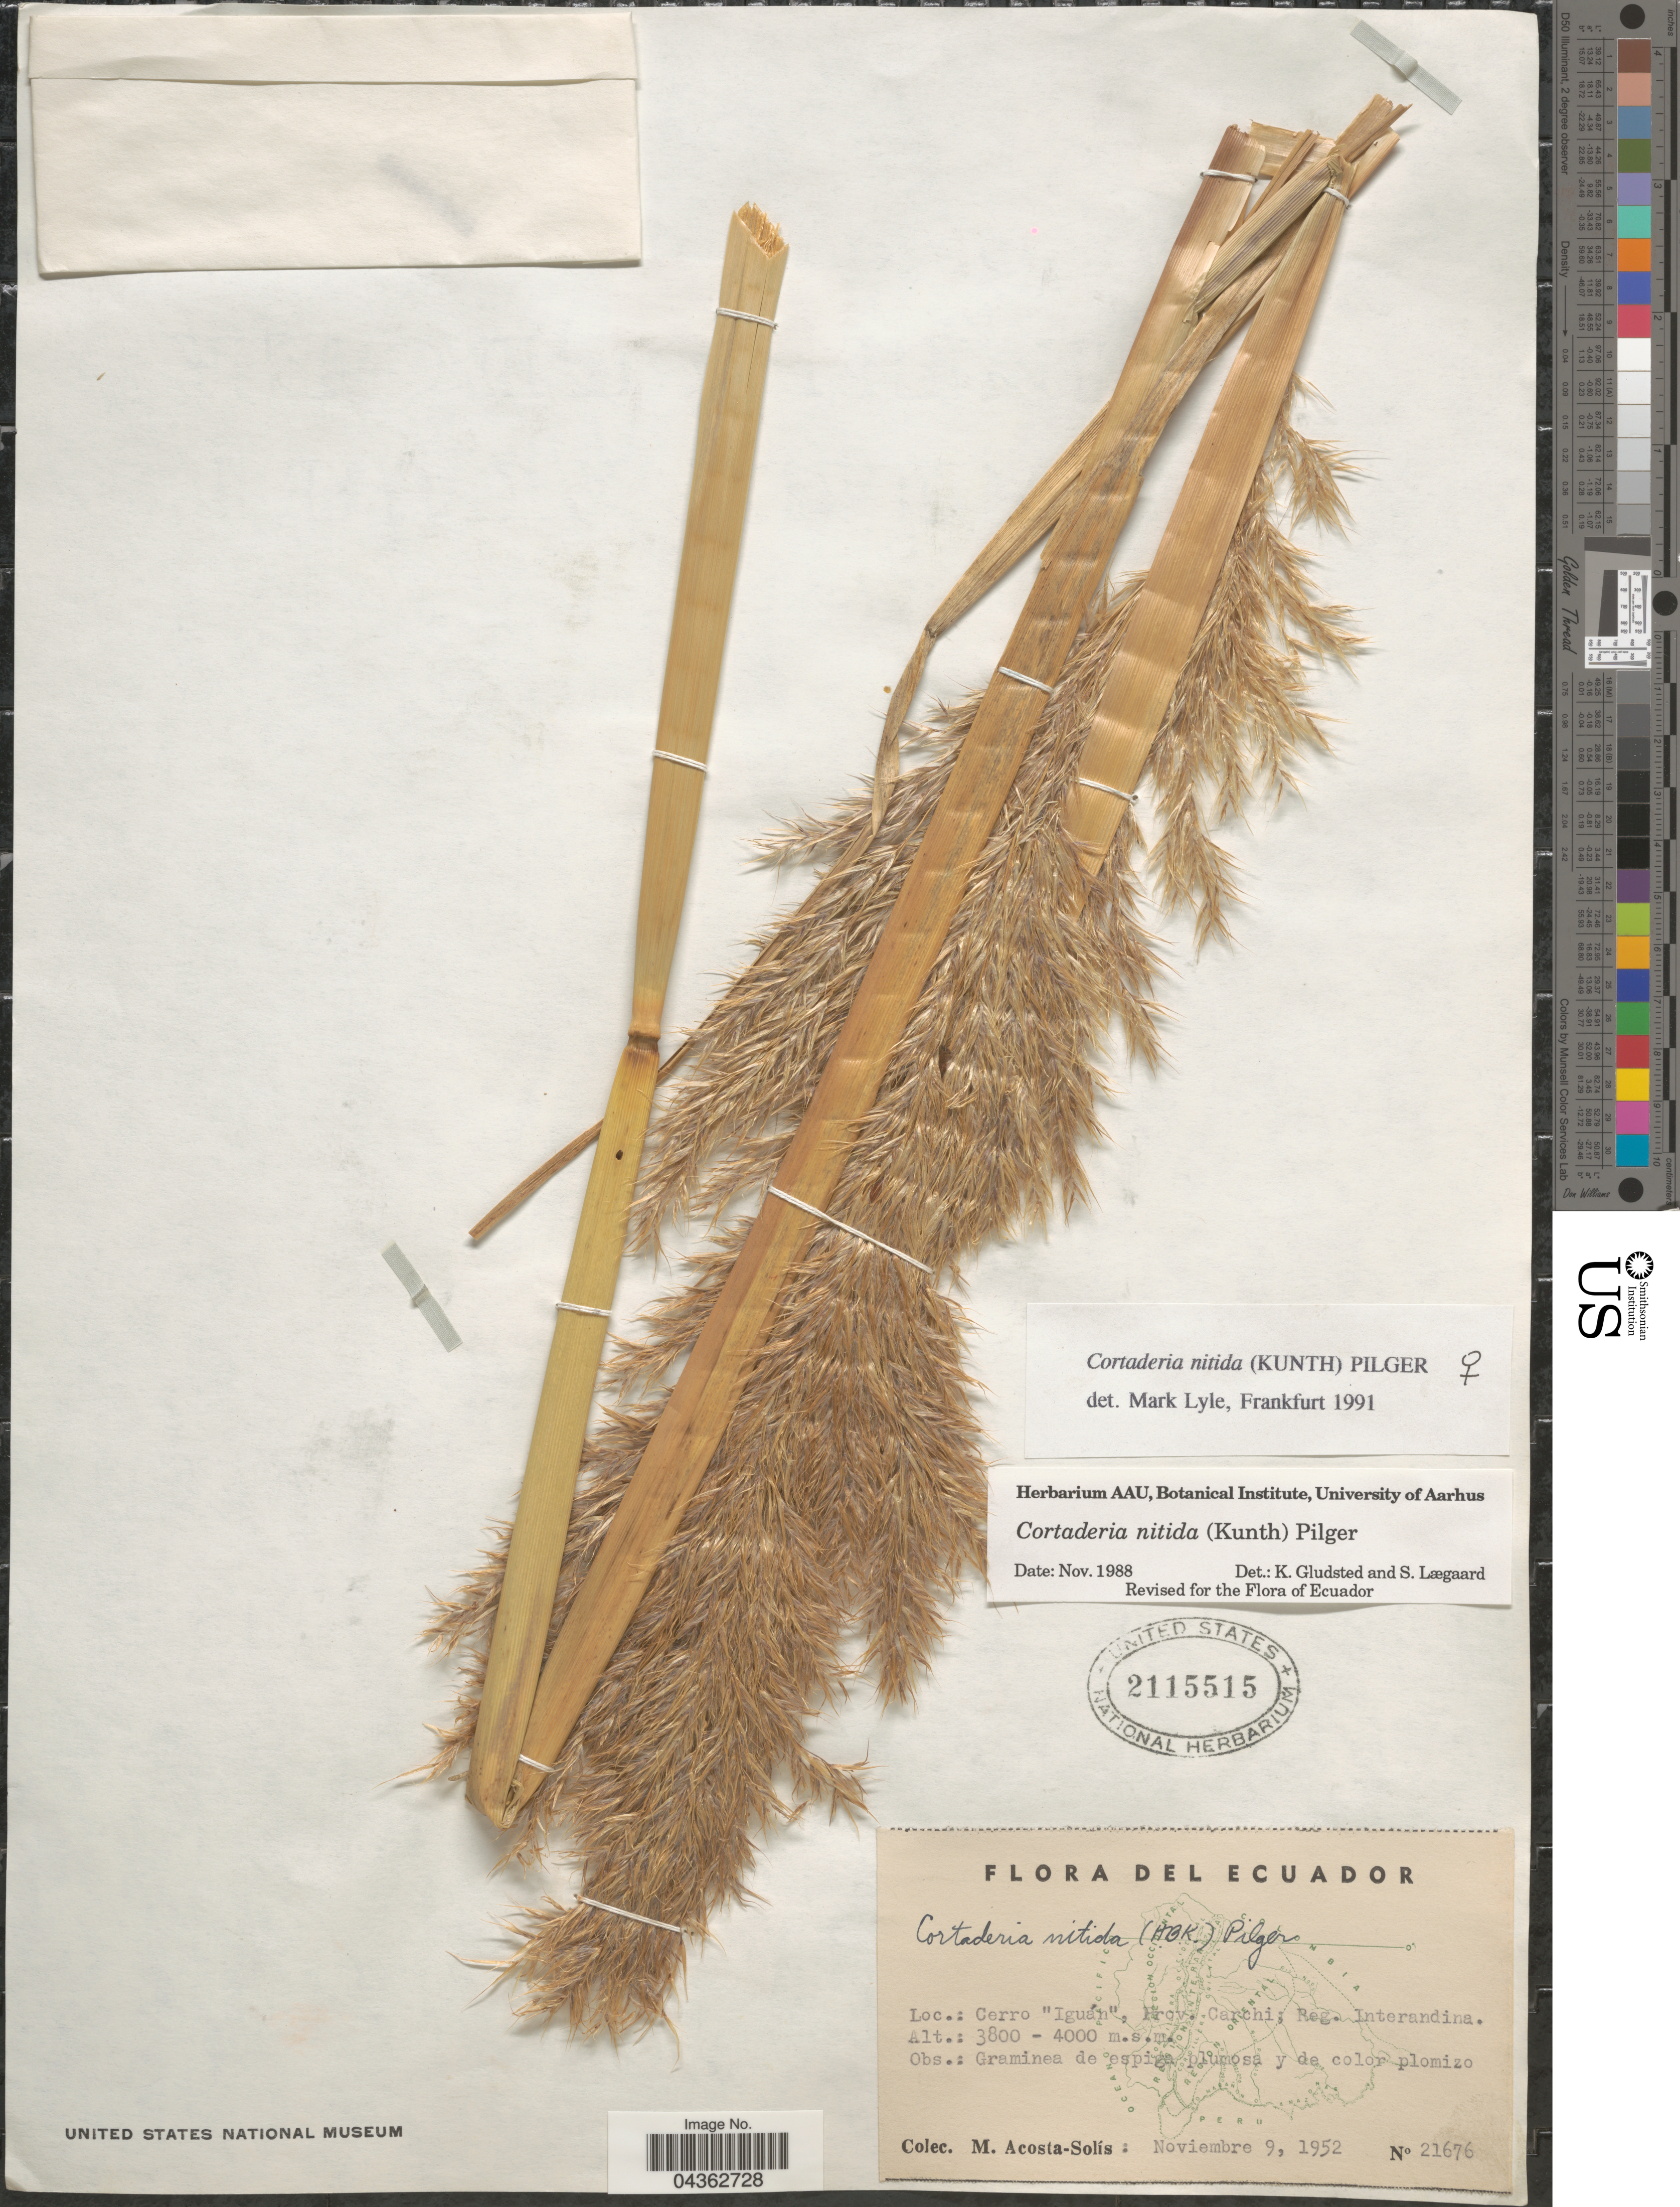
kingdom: Plantae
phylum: Tracheophyta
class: Liliopsida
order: Poales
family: Poaceae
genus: Cortaderia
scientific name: Cortaderia nitida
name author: (Kunth) Pilg.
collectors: M. Acosta Solis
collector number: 21676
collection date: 1952-11-09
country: Ecuador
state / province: Carchi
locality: Cerro "Iguán", Reg. Interandina.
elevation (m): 3800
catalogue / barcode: US 2115515